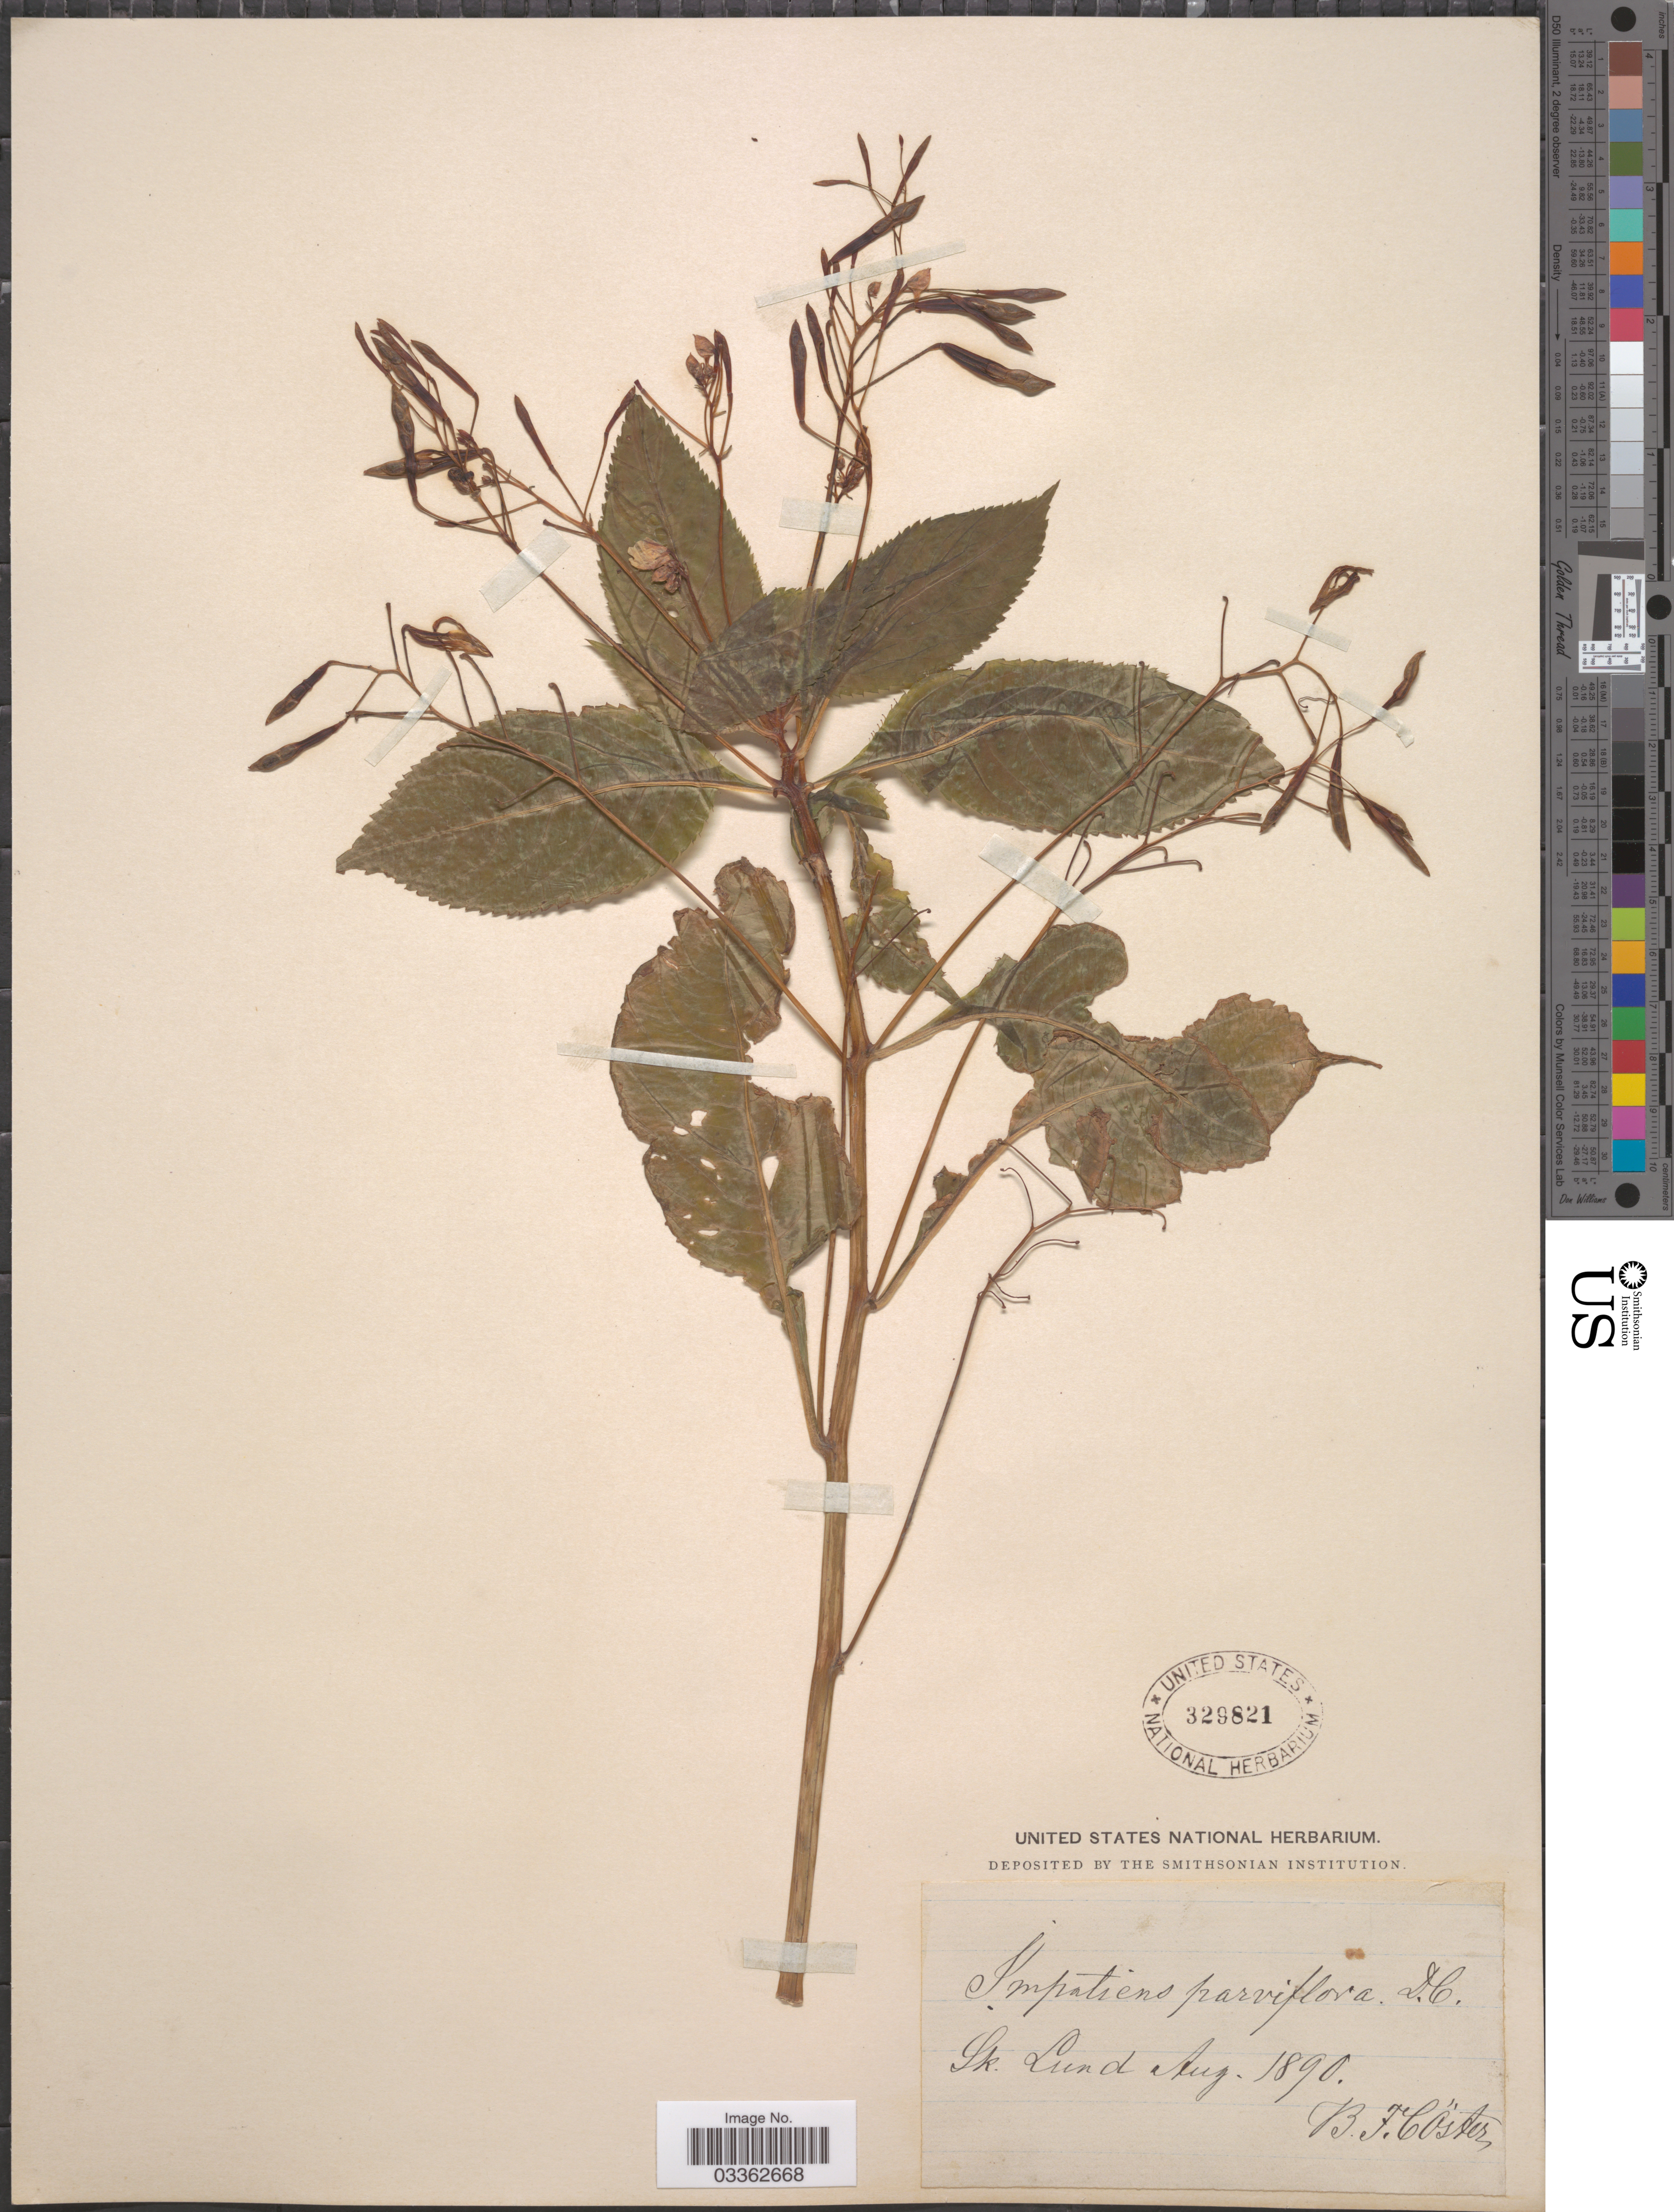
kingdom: Plantae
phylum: Tracheophyta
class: Magnoliopsida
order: Ericales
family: Balsaminaceae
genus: Impatiens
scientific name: Impatiens parviflora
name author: DC.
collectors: B. Cöster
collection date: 1890-08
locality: Sk. Lund.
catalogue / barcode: US 329821